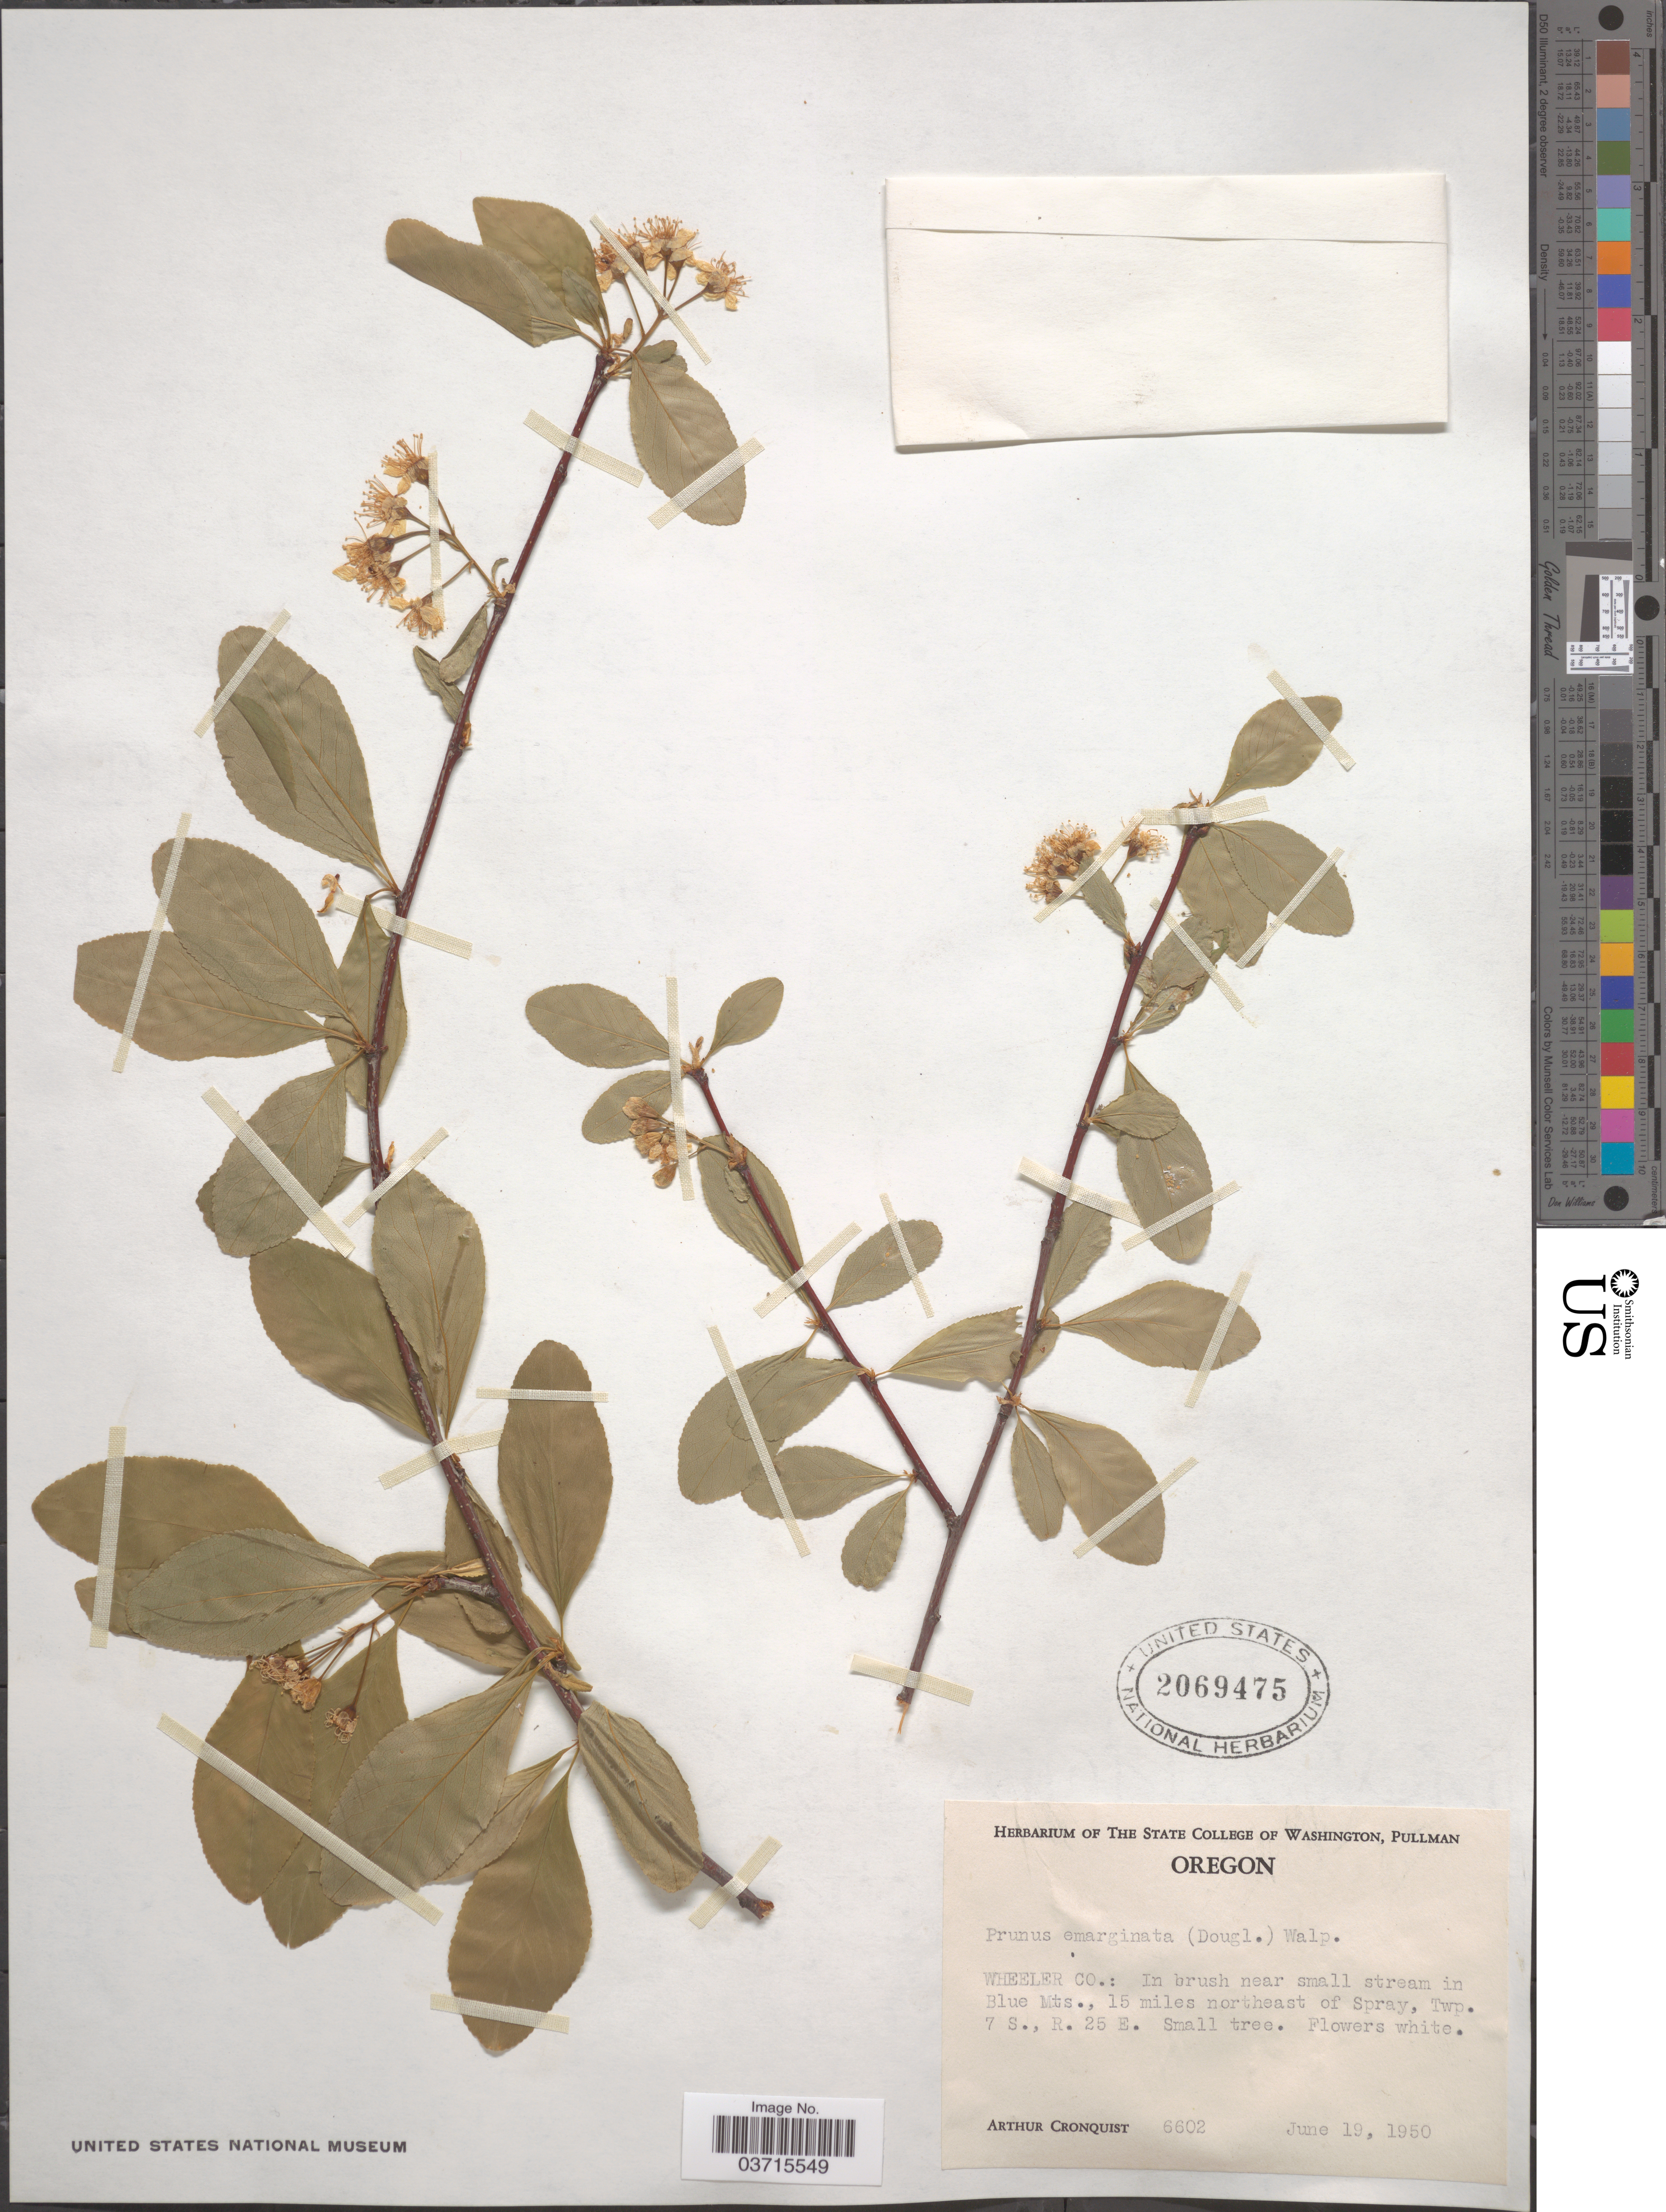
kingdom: Plantae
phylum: Tracheophyta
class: Magnoliopsida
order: Rosales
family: Rosaceae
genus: Prunus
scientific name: Prunus emarginata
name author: (Douglas ex Hook.) Eaton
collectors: A. J. Cronquist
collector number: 6602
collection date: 1950-06-19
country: United States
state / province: Oregon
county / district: Wheeler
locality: Wheeler Co.: In brush near small stream in Blue Mts., 15 miles northeast of Spray, Twp. 7 S., R. 25 E.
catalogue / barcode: US 2069475